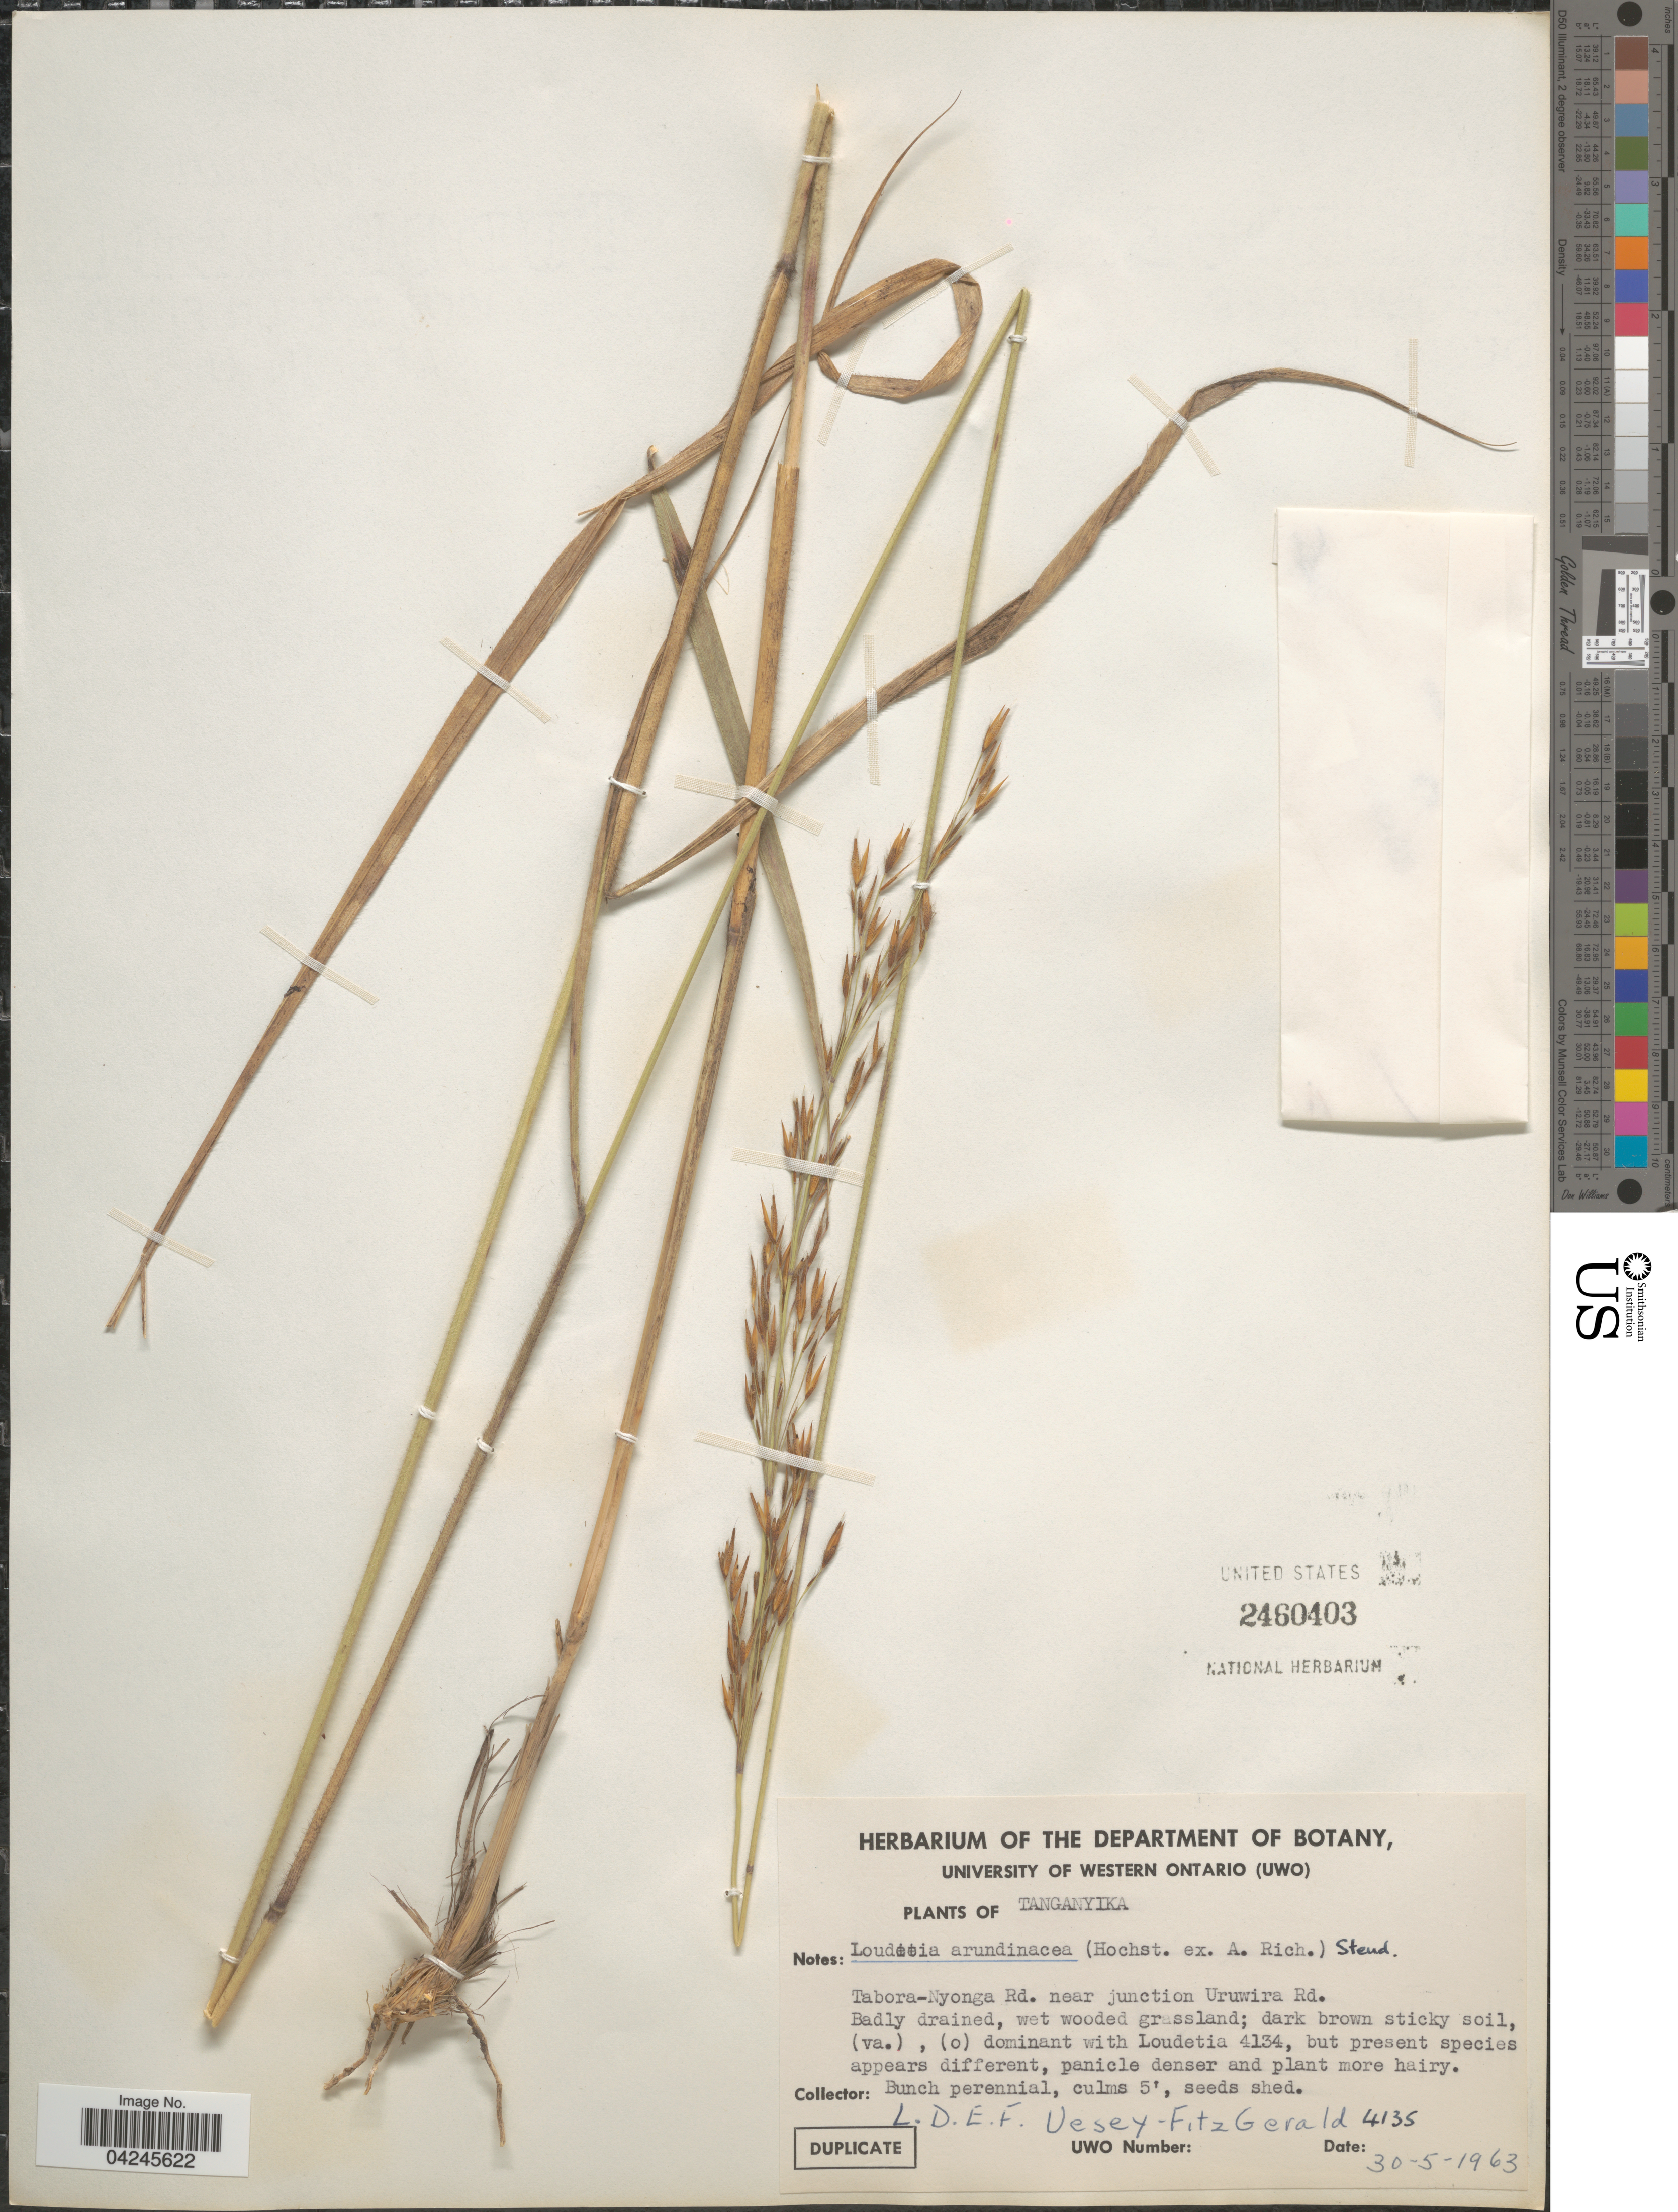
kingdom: Plantae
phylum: Tracheophyta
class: Liliopsida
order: Poales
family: Poaceae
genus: Loudetia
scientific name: Loudetia arundinacea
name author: (Hochst. ex A. Rich.) Steud.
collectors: L. Vesey-Fitzgerald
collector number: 4135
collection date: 1963-05-30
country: Tanzania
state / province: Tabora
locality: Tanganyika. Tabora-Nyonga Rd. near junction Uruwira Rd.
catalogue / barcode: US 2460403